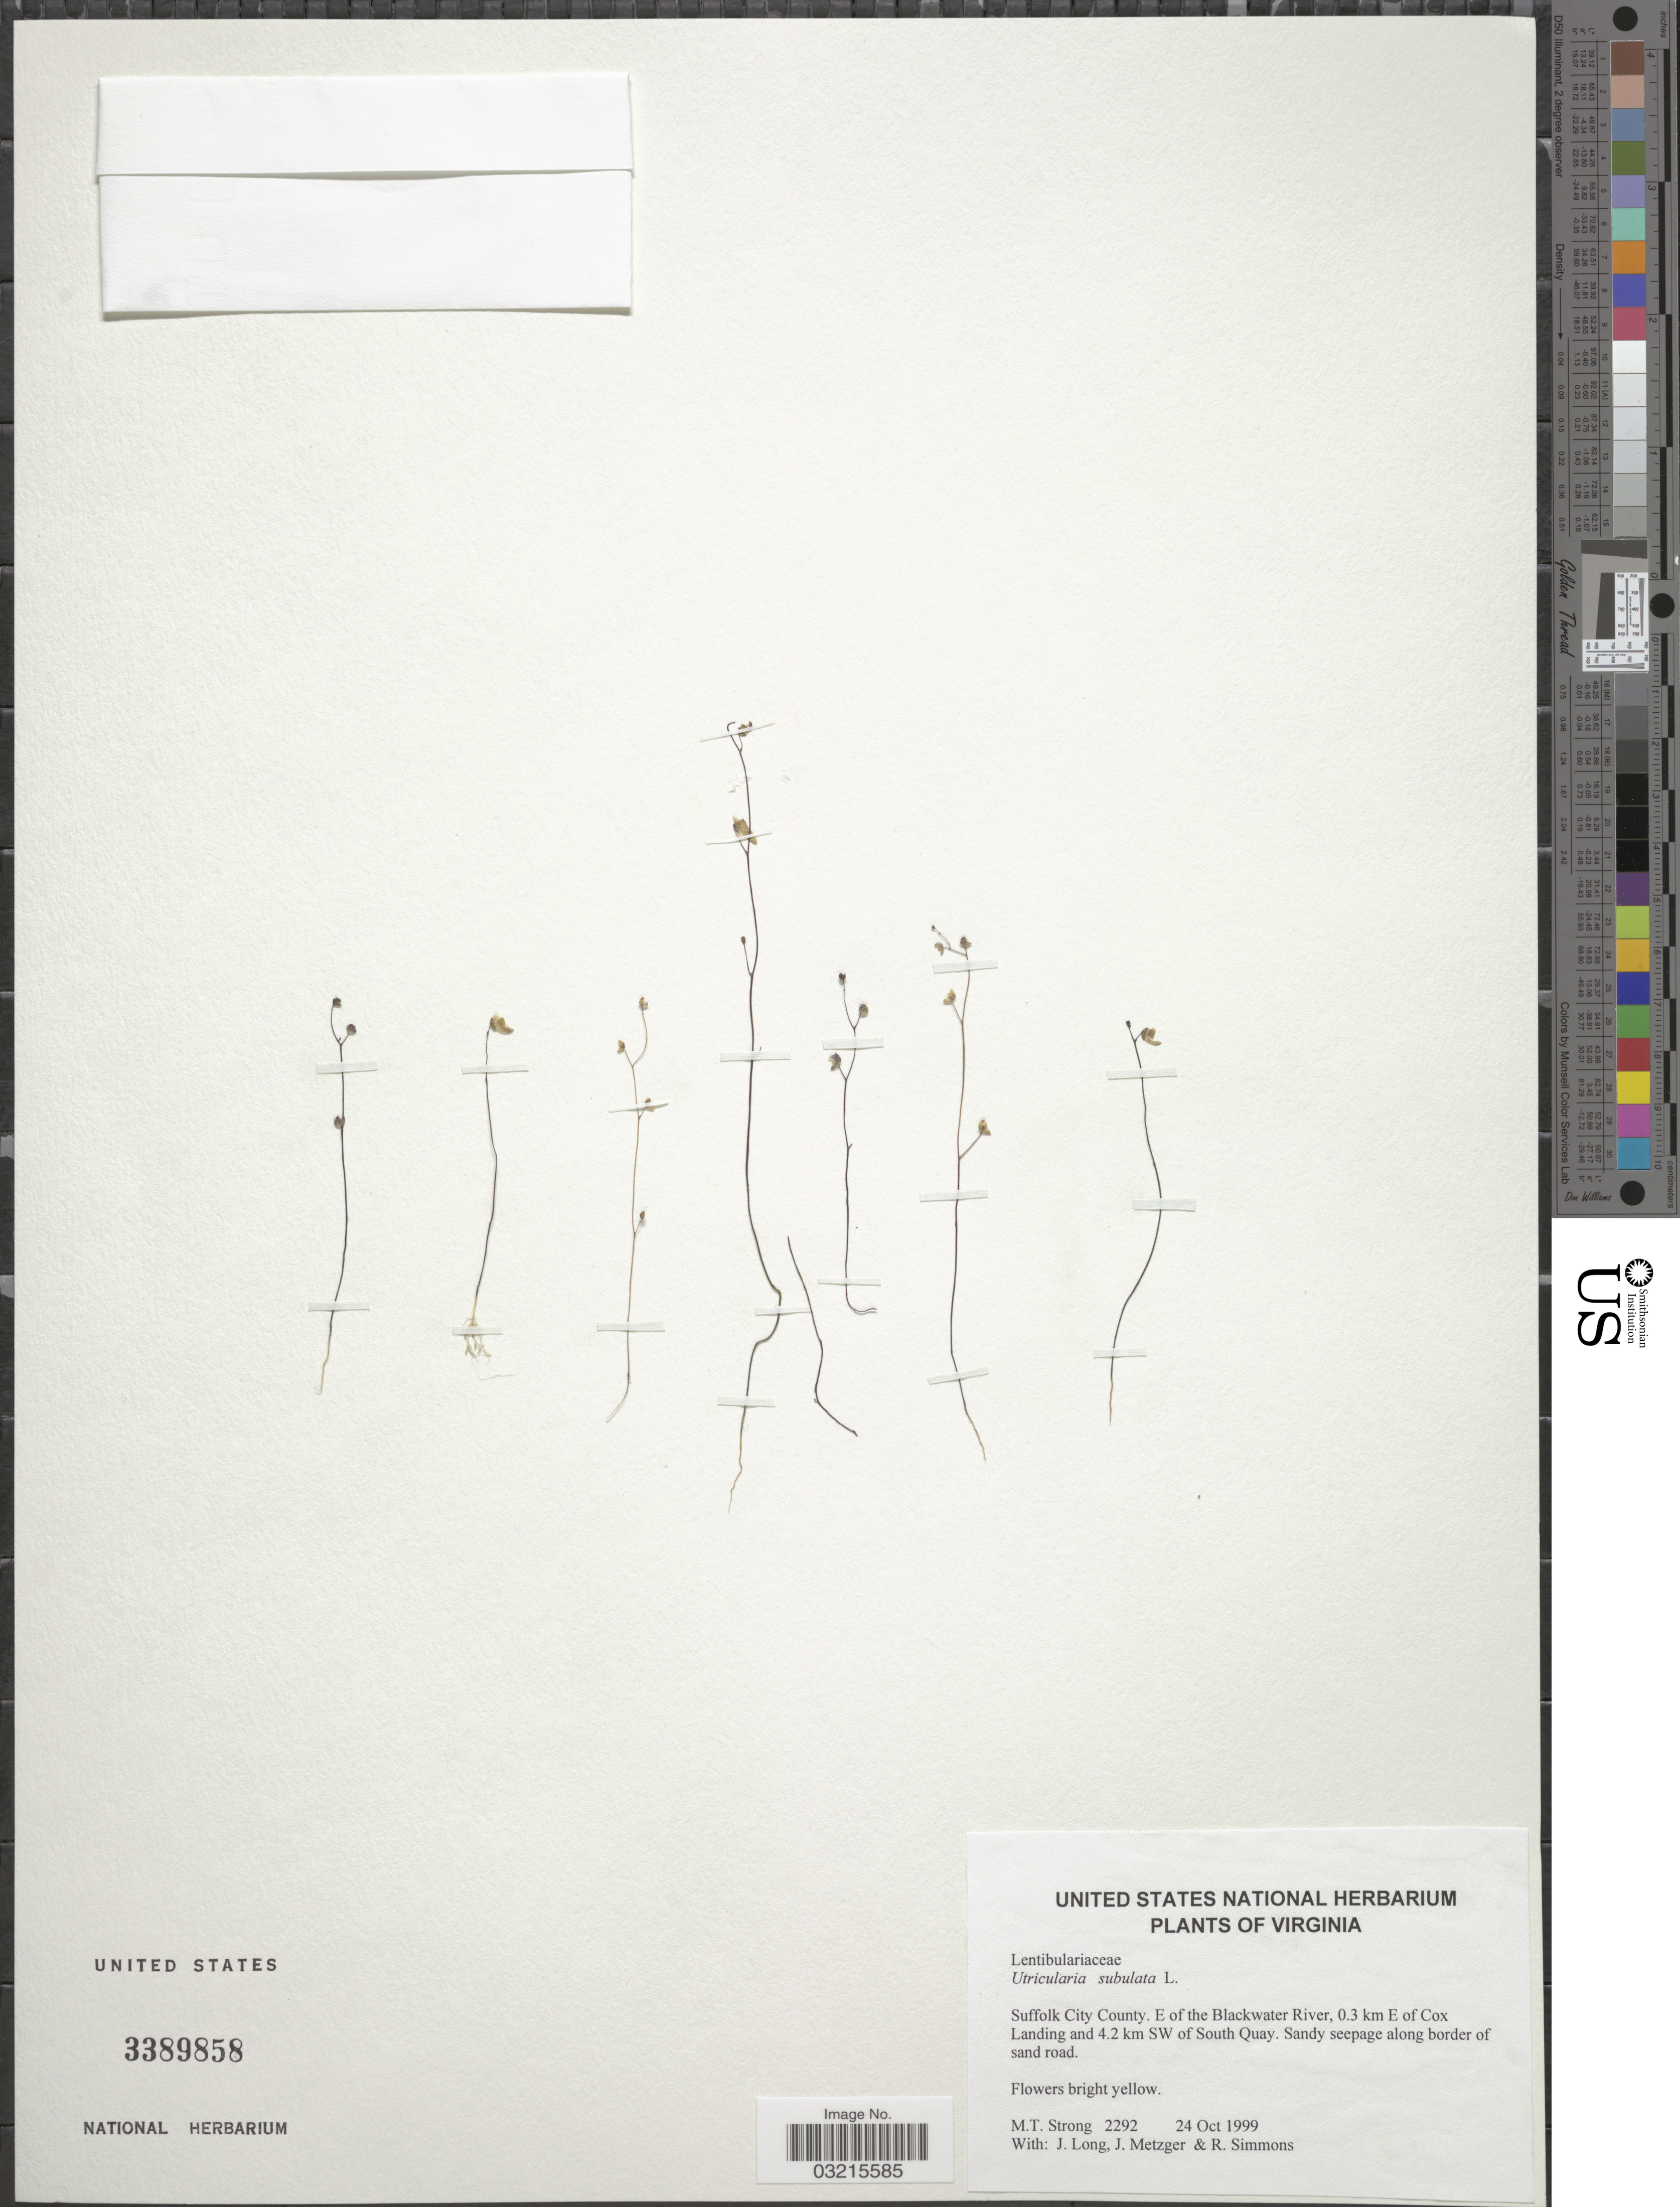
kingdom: Plantae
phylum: Tracheophyta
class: Magnoliopsida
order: Lamiales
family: Lentibulariaceae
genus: Utricularia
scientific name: Utricularia subulata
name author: L.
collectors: M. T. Strong, J. Long, J. Metzger & R. Simmons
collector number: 2292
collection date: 1999-10-24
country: United States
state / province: Virginia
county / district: City of Suffolk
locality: Suffolk City County. E of the Blackwater River, 0.3 km E of Cox Landing and 4.2 km SW of South Quay.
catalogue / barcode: US 3389858